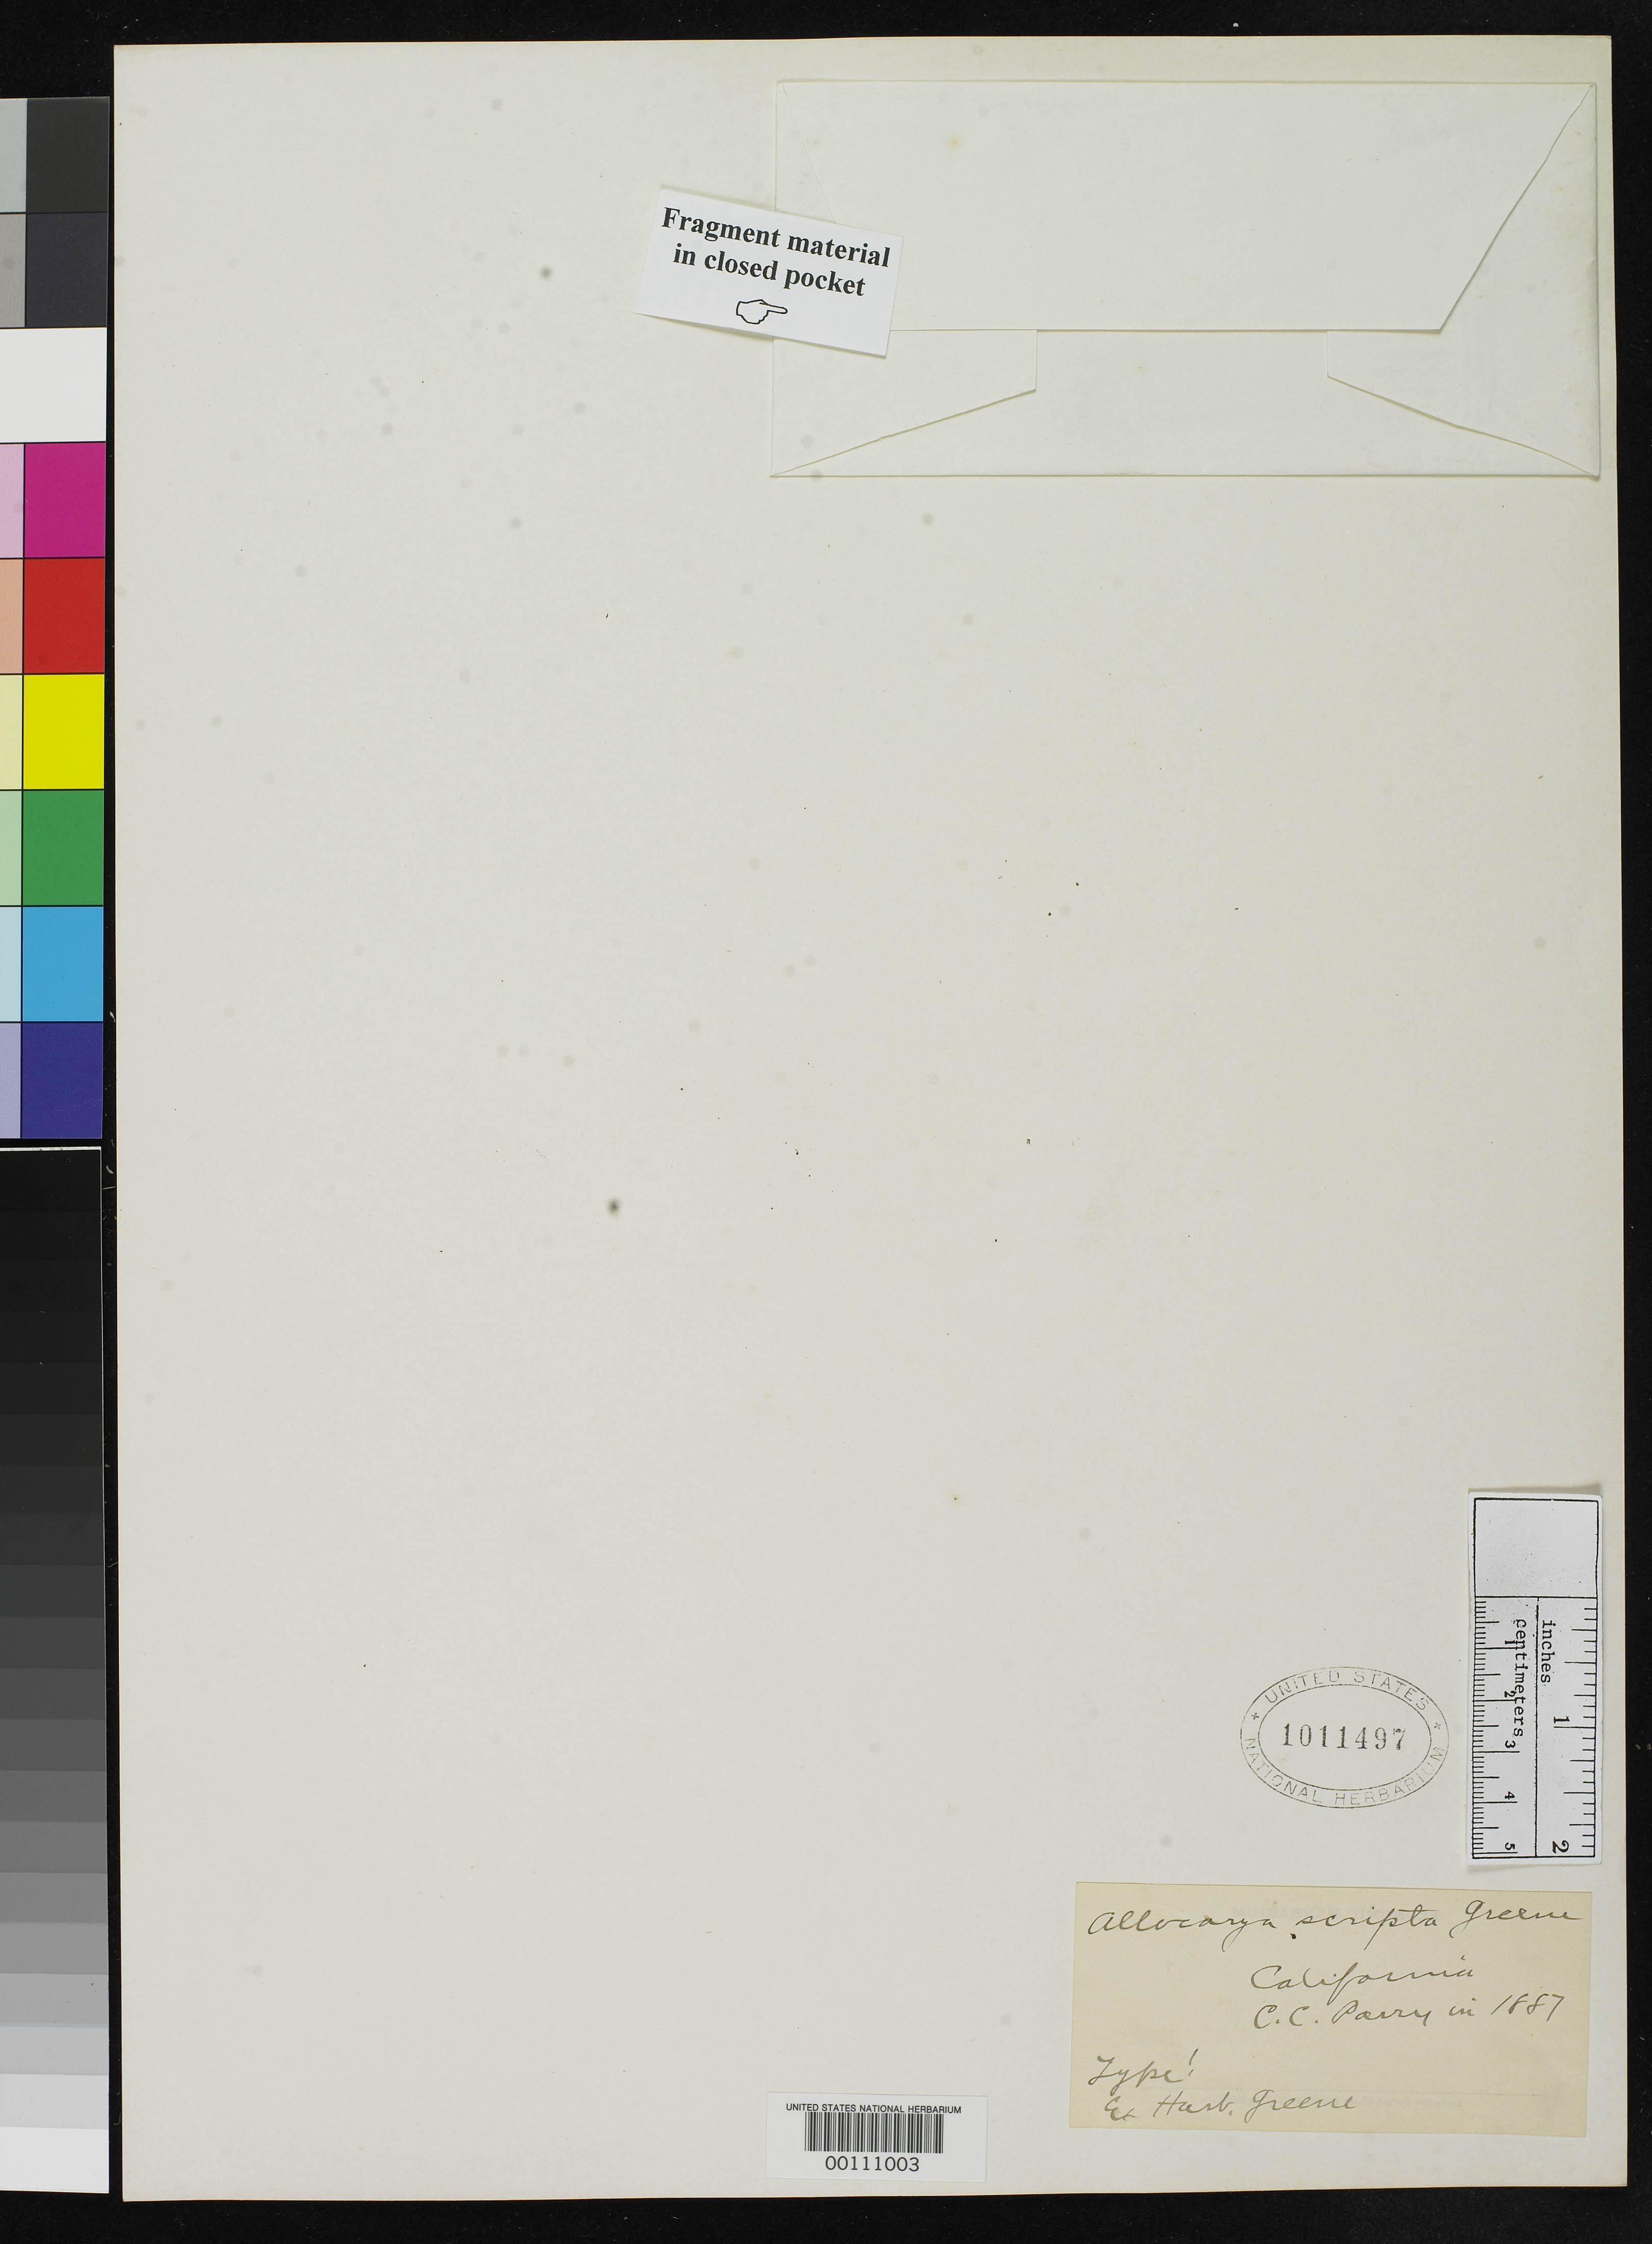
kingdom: Plantae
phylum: Tracheophyta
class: Magnoliopsida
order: Boraginales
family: Boraginaceae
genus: Allocarya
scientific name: Allocarya scripta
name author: Greene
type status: Type Fragment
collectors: C. C. Parry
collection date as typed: Apr 1887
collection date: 1887-04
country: United States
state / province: California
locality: Sacramento River.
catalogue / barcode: US 1011497